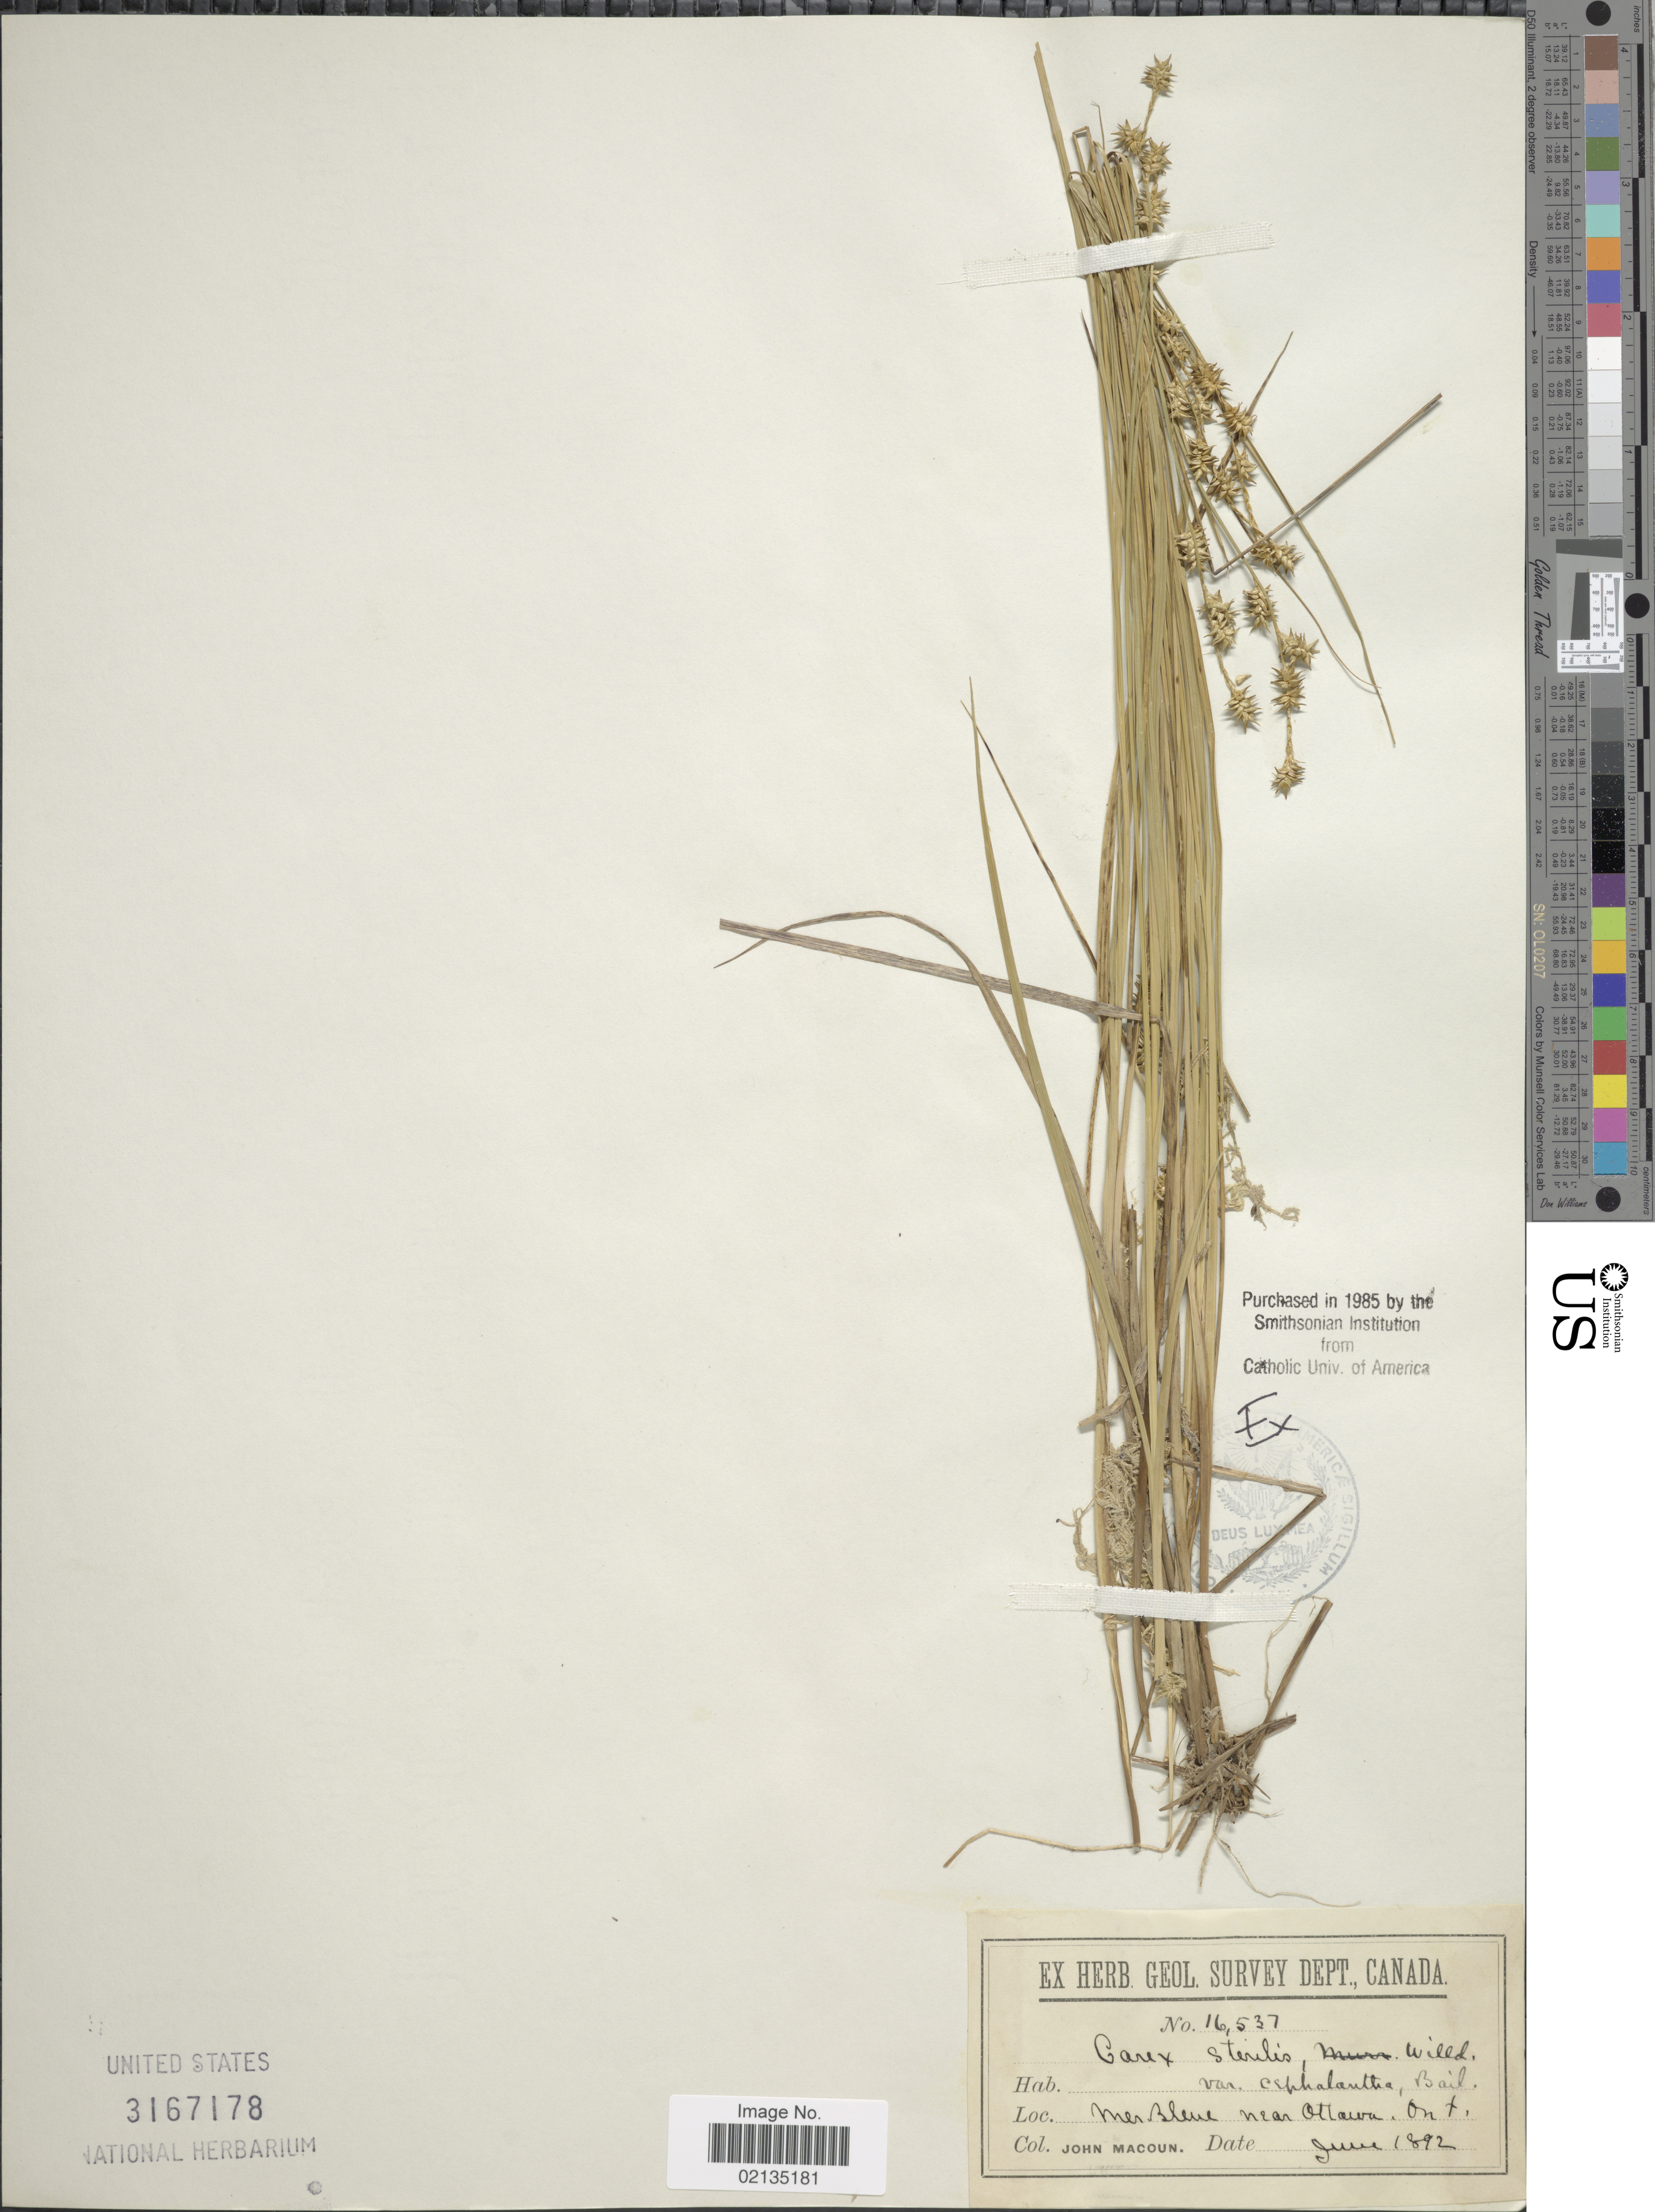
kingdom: Plantae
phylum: Tracheophyta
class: Liliopsida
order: Poales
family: Cyperaceae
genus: Carex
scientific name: Carex sterilis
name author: Willd.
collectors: J. Macoun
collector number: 16537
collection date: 1892-06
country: Canada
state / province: Ontario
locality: Mer Bleue near Ottawa, Ont.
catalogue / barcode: US 3167178